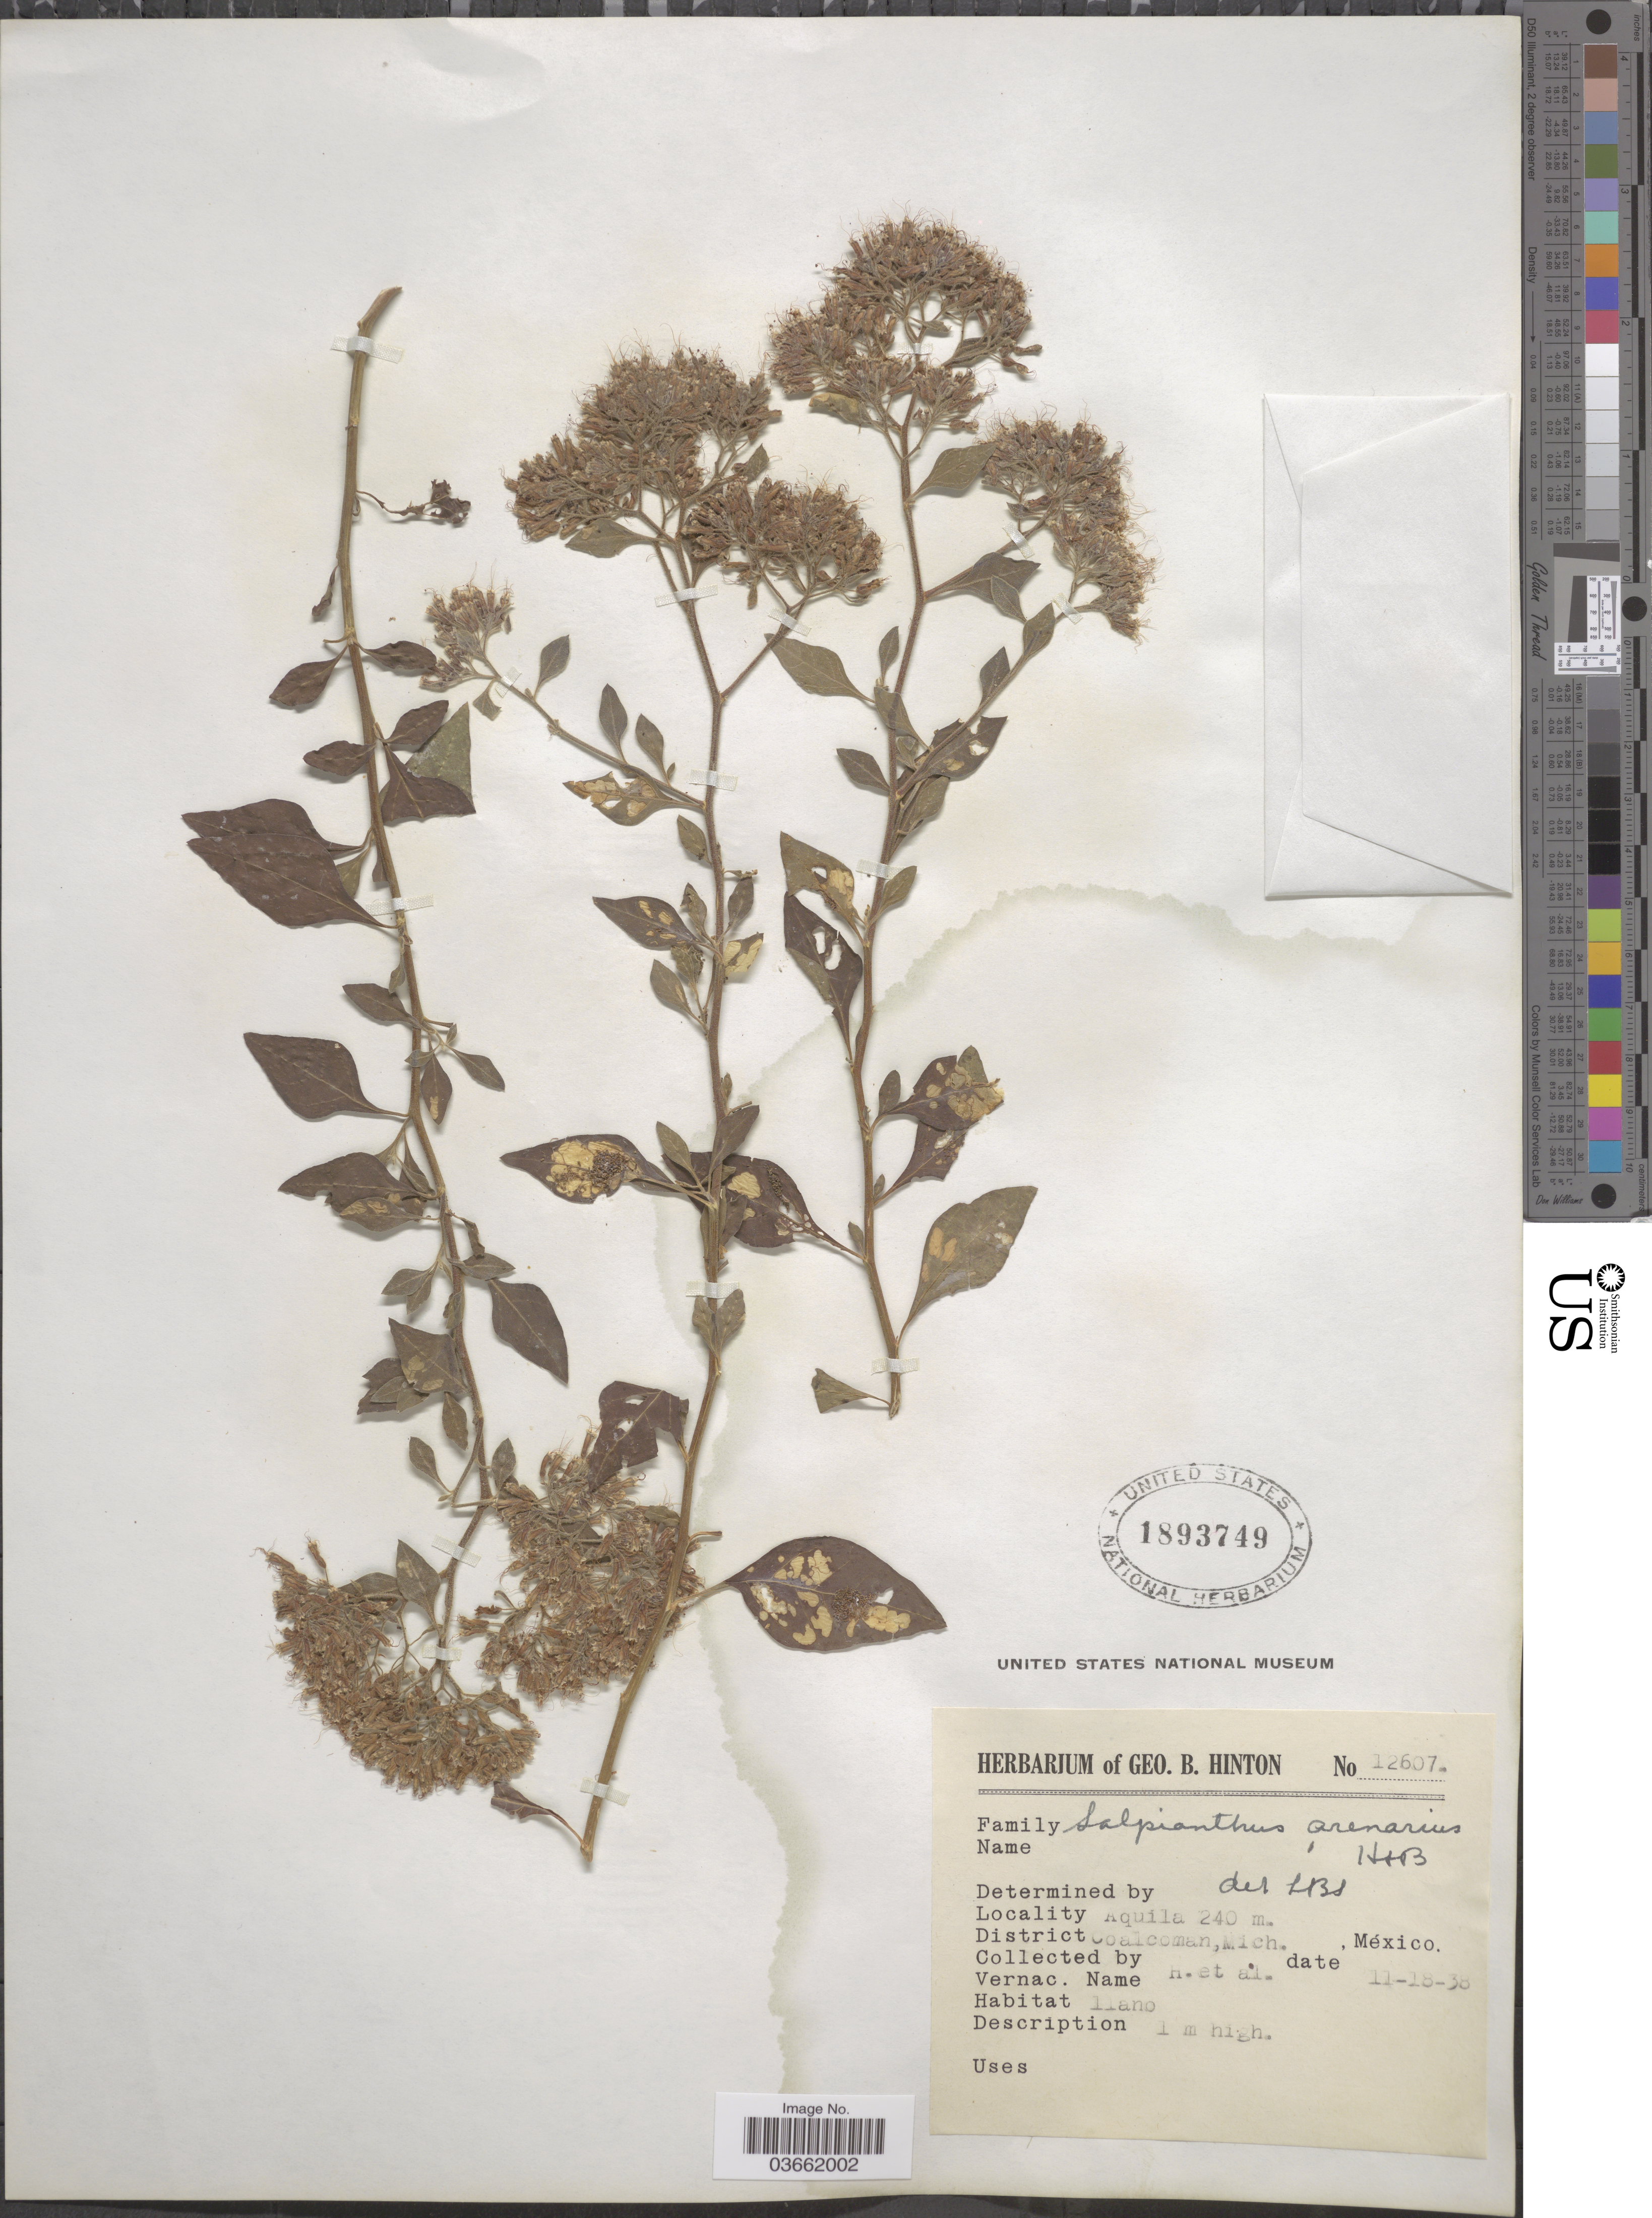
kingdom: Plantae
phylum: Tracheophyta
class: Magnoliopsida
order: Caryophyllales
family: Nyctaginaceae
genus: Salpianthus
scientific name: Salpianthus arenarius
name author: Bonpl.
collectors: G. B. Hinton & et al.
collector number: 12607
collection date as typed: Transcribed d/m/y: 18/11/38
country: Mexico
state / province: Michoacán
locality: Aquila. District Coalcoman.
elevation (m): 240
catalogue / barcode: US 1893749